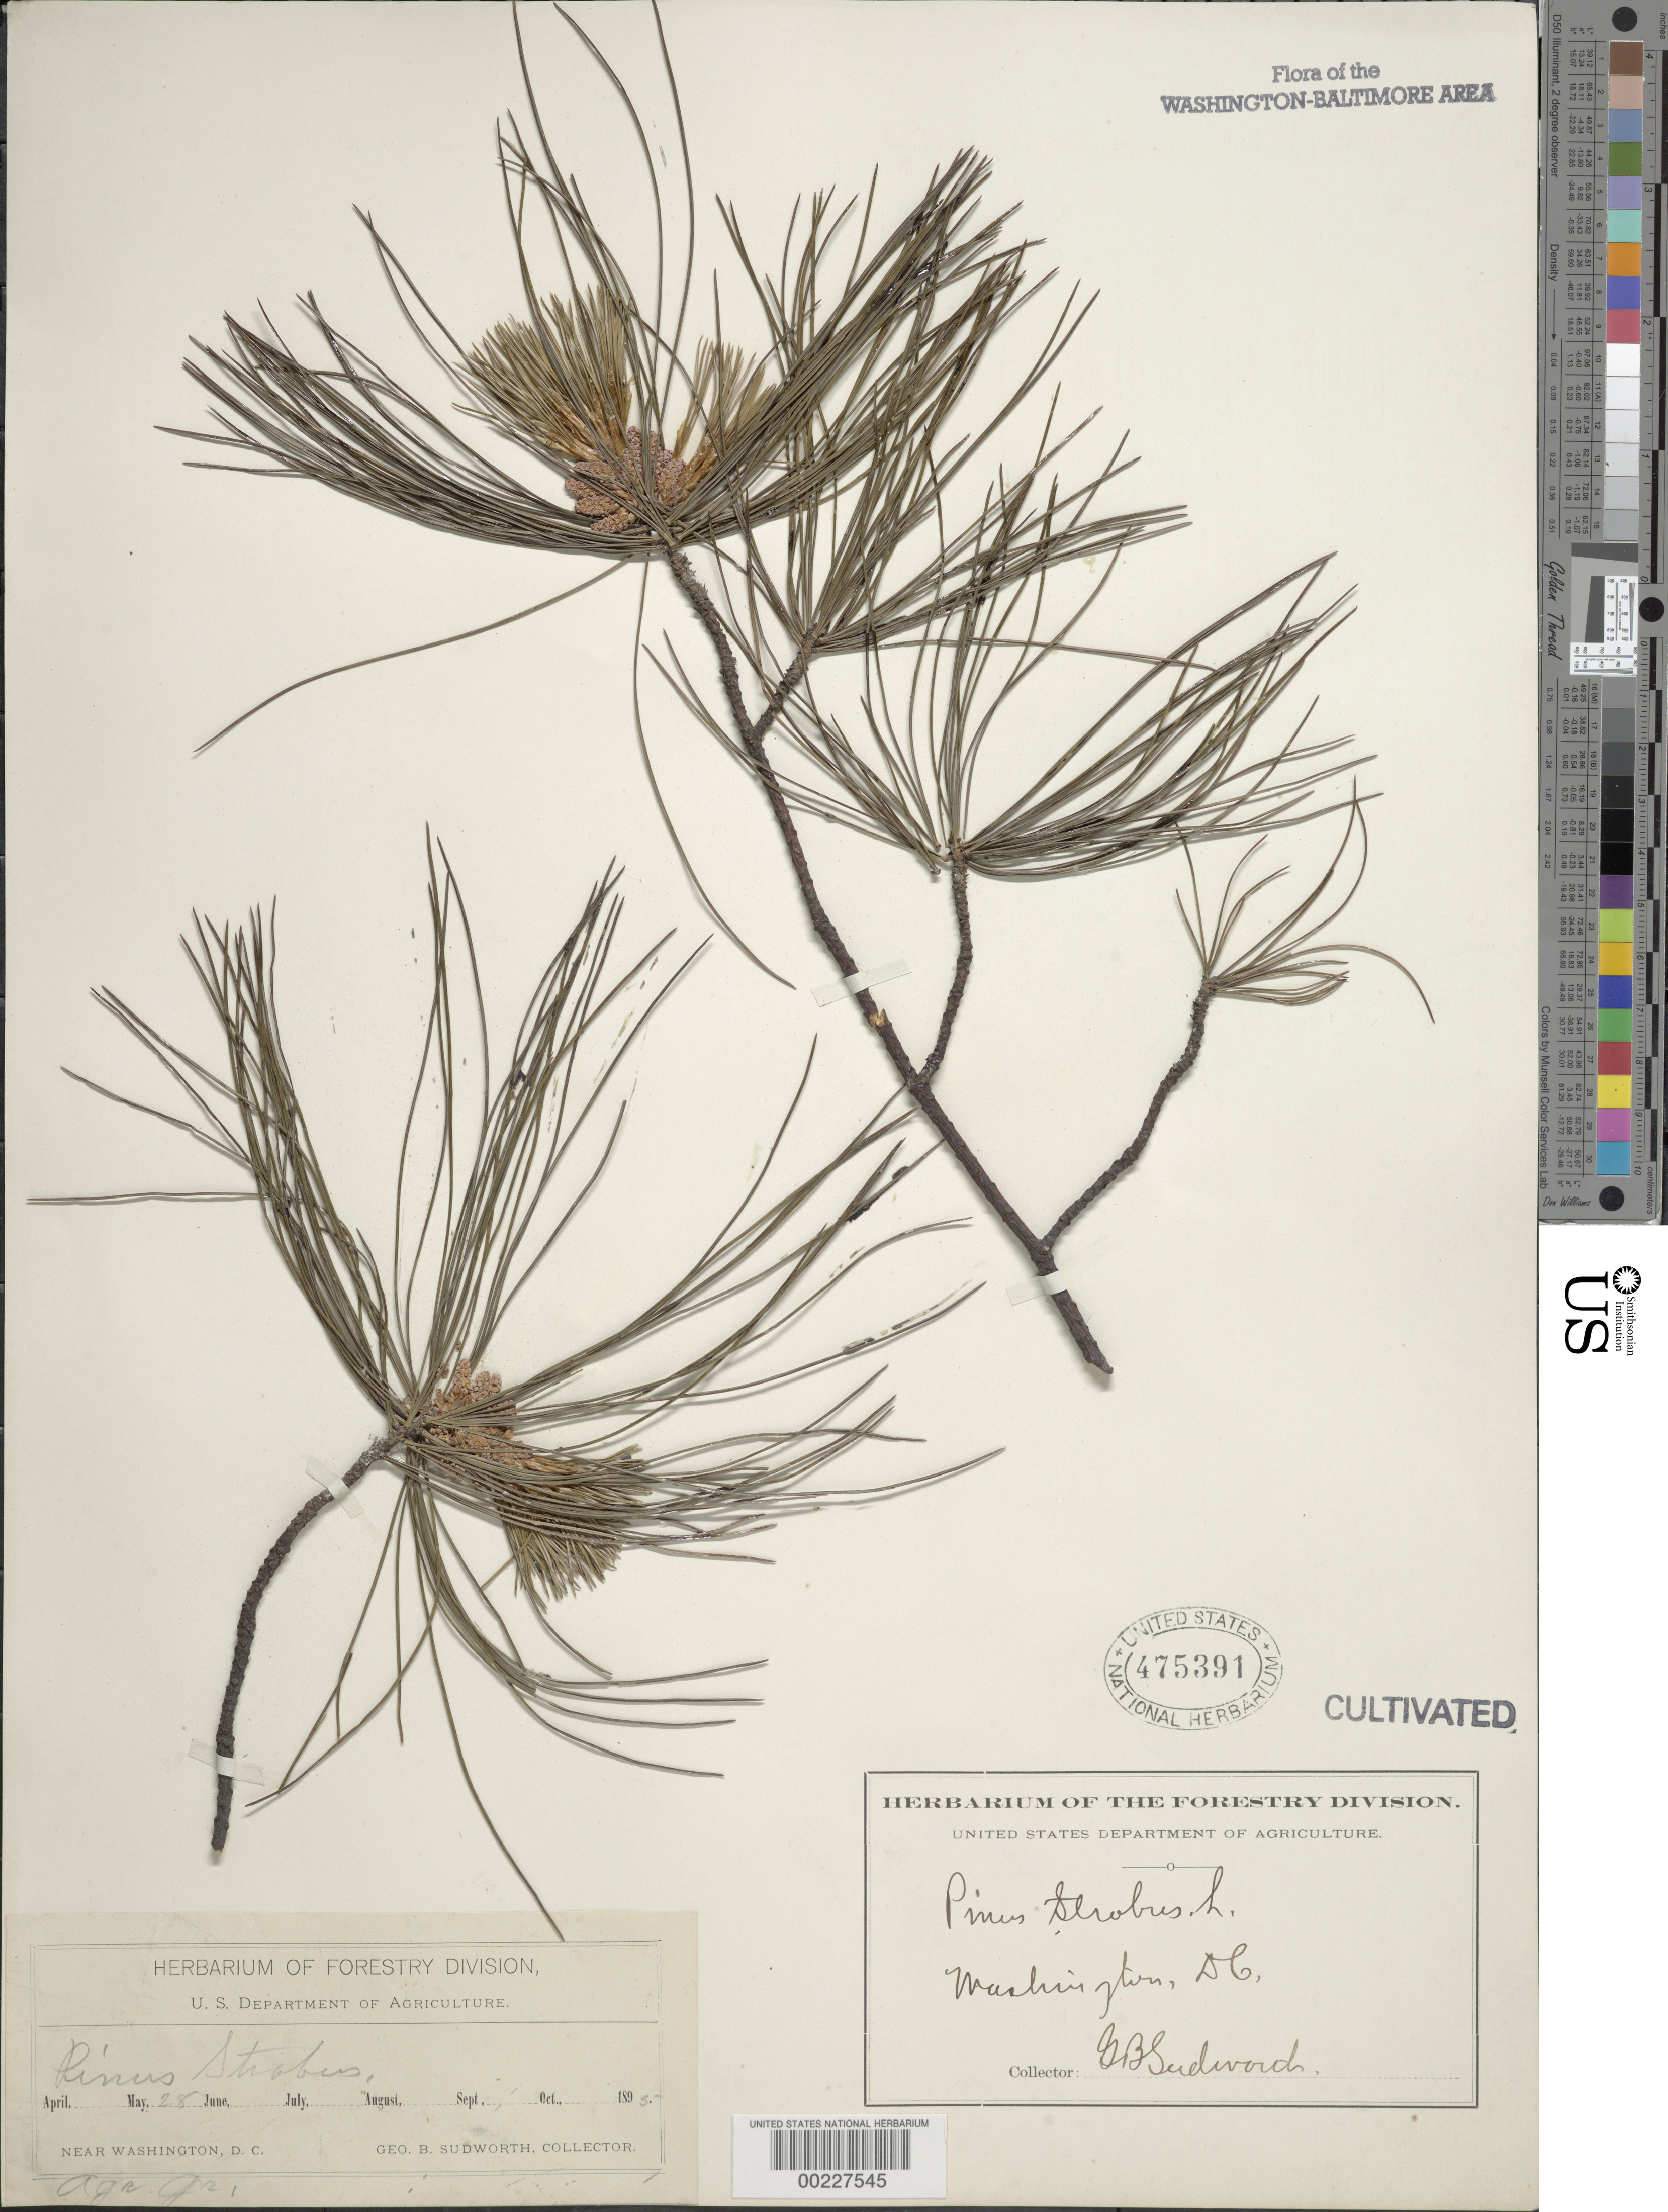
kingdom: Plantae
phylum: Tracheophyta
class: Pinopsida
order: Pinales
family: Pinaceae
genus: Pinus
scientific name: Pinus strobus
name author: L.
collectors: G. B. Sudworth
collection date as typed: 28 May 1895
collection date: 1895-05-28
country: United States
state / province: District of Columbia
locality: Agriculture grounds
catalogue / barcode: US 475391